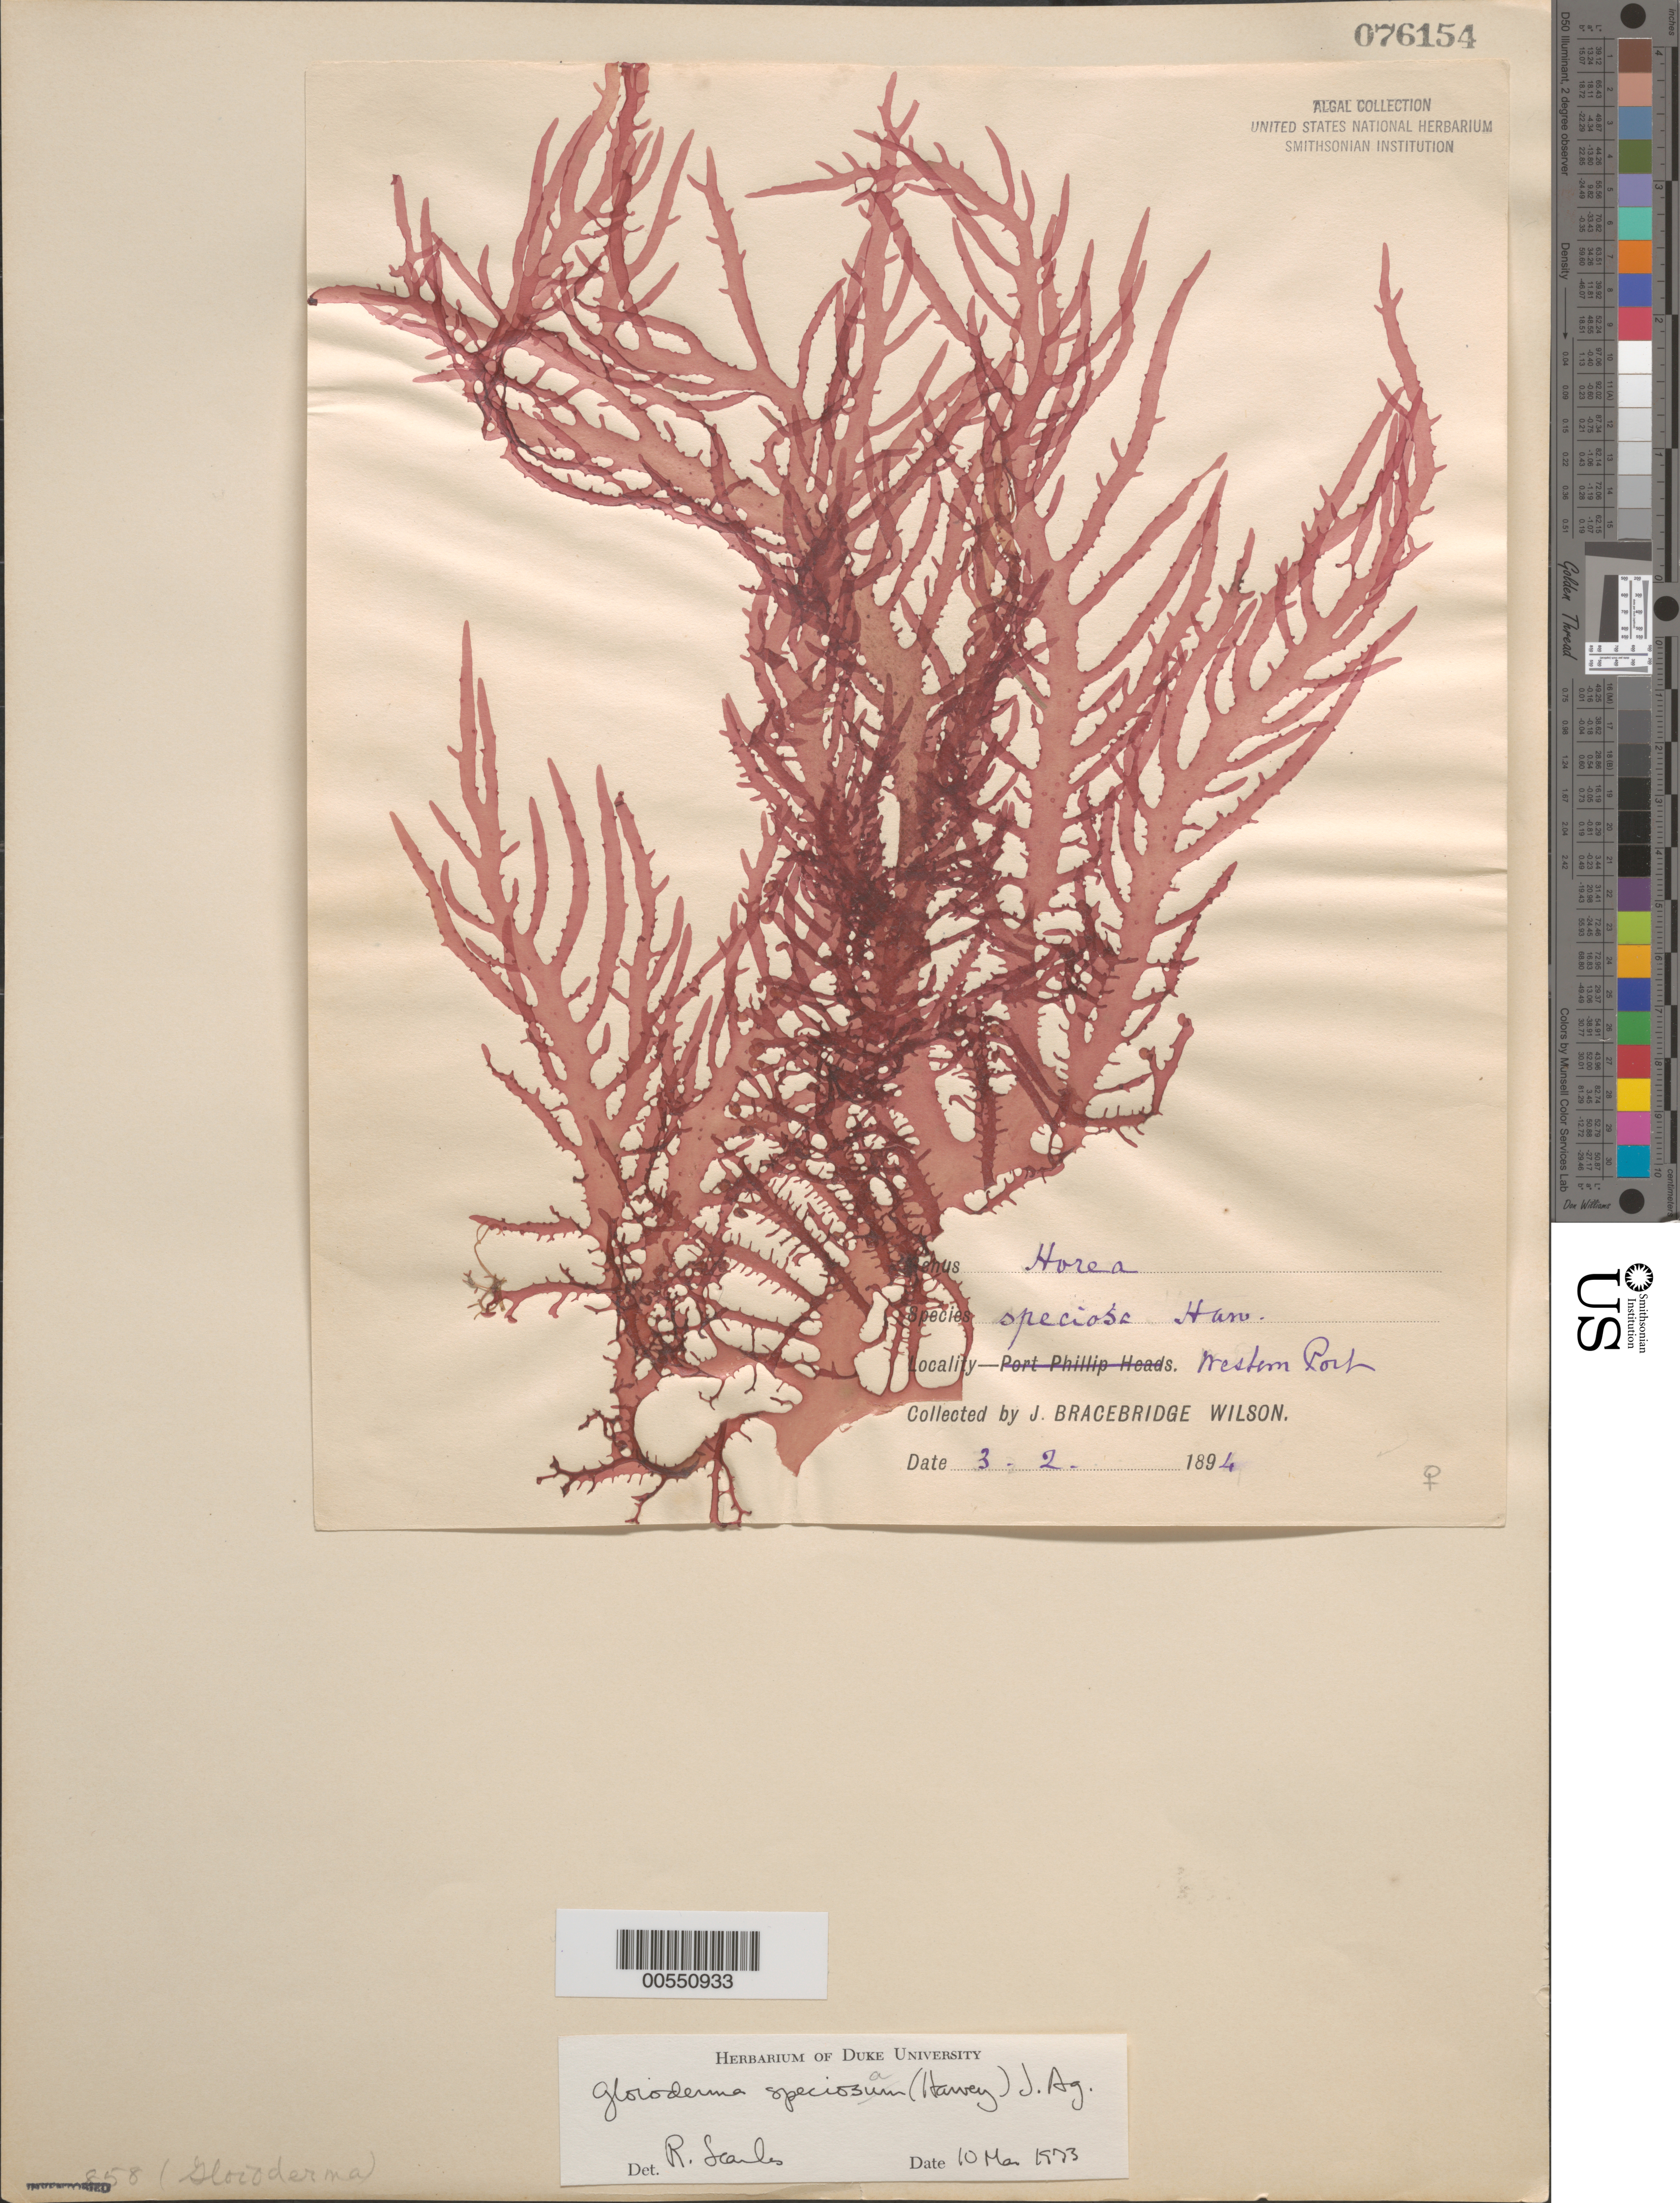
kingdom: Plantae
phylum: Rhodophyta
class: Florideophyceae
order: Rhodymeniales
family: Faucheaceae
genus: Gloiocladia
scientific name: Gloiocladia speciosa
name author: (Harvey) R.E. Norris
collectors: J. B. Wilson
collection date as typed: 03 Feb 1894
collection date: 1894-02-03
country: Australia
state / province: Victoria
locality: Western Port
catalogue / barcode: US 76154